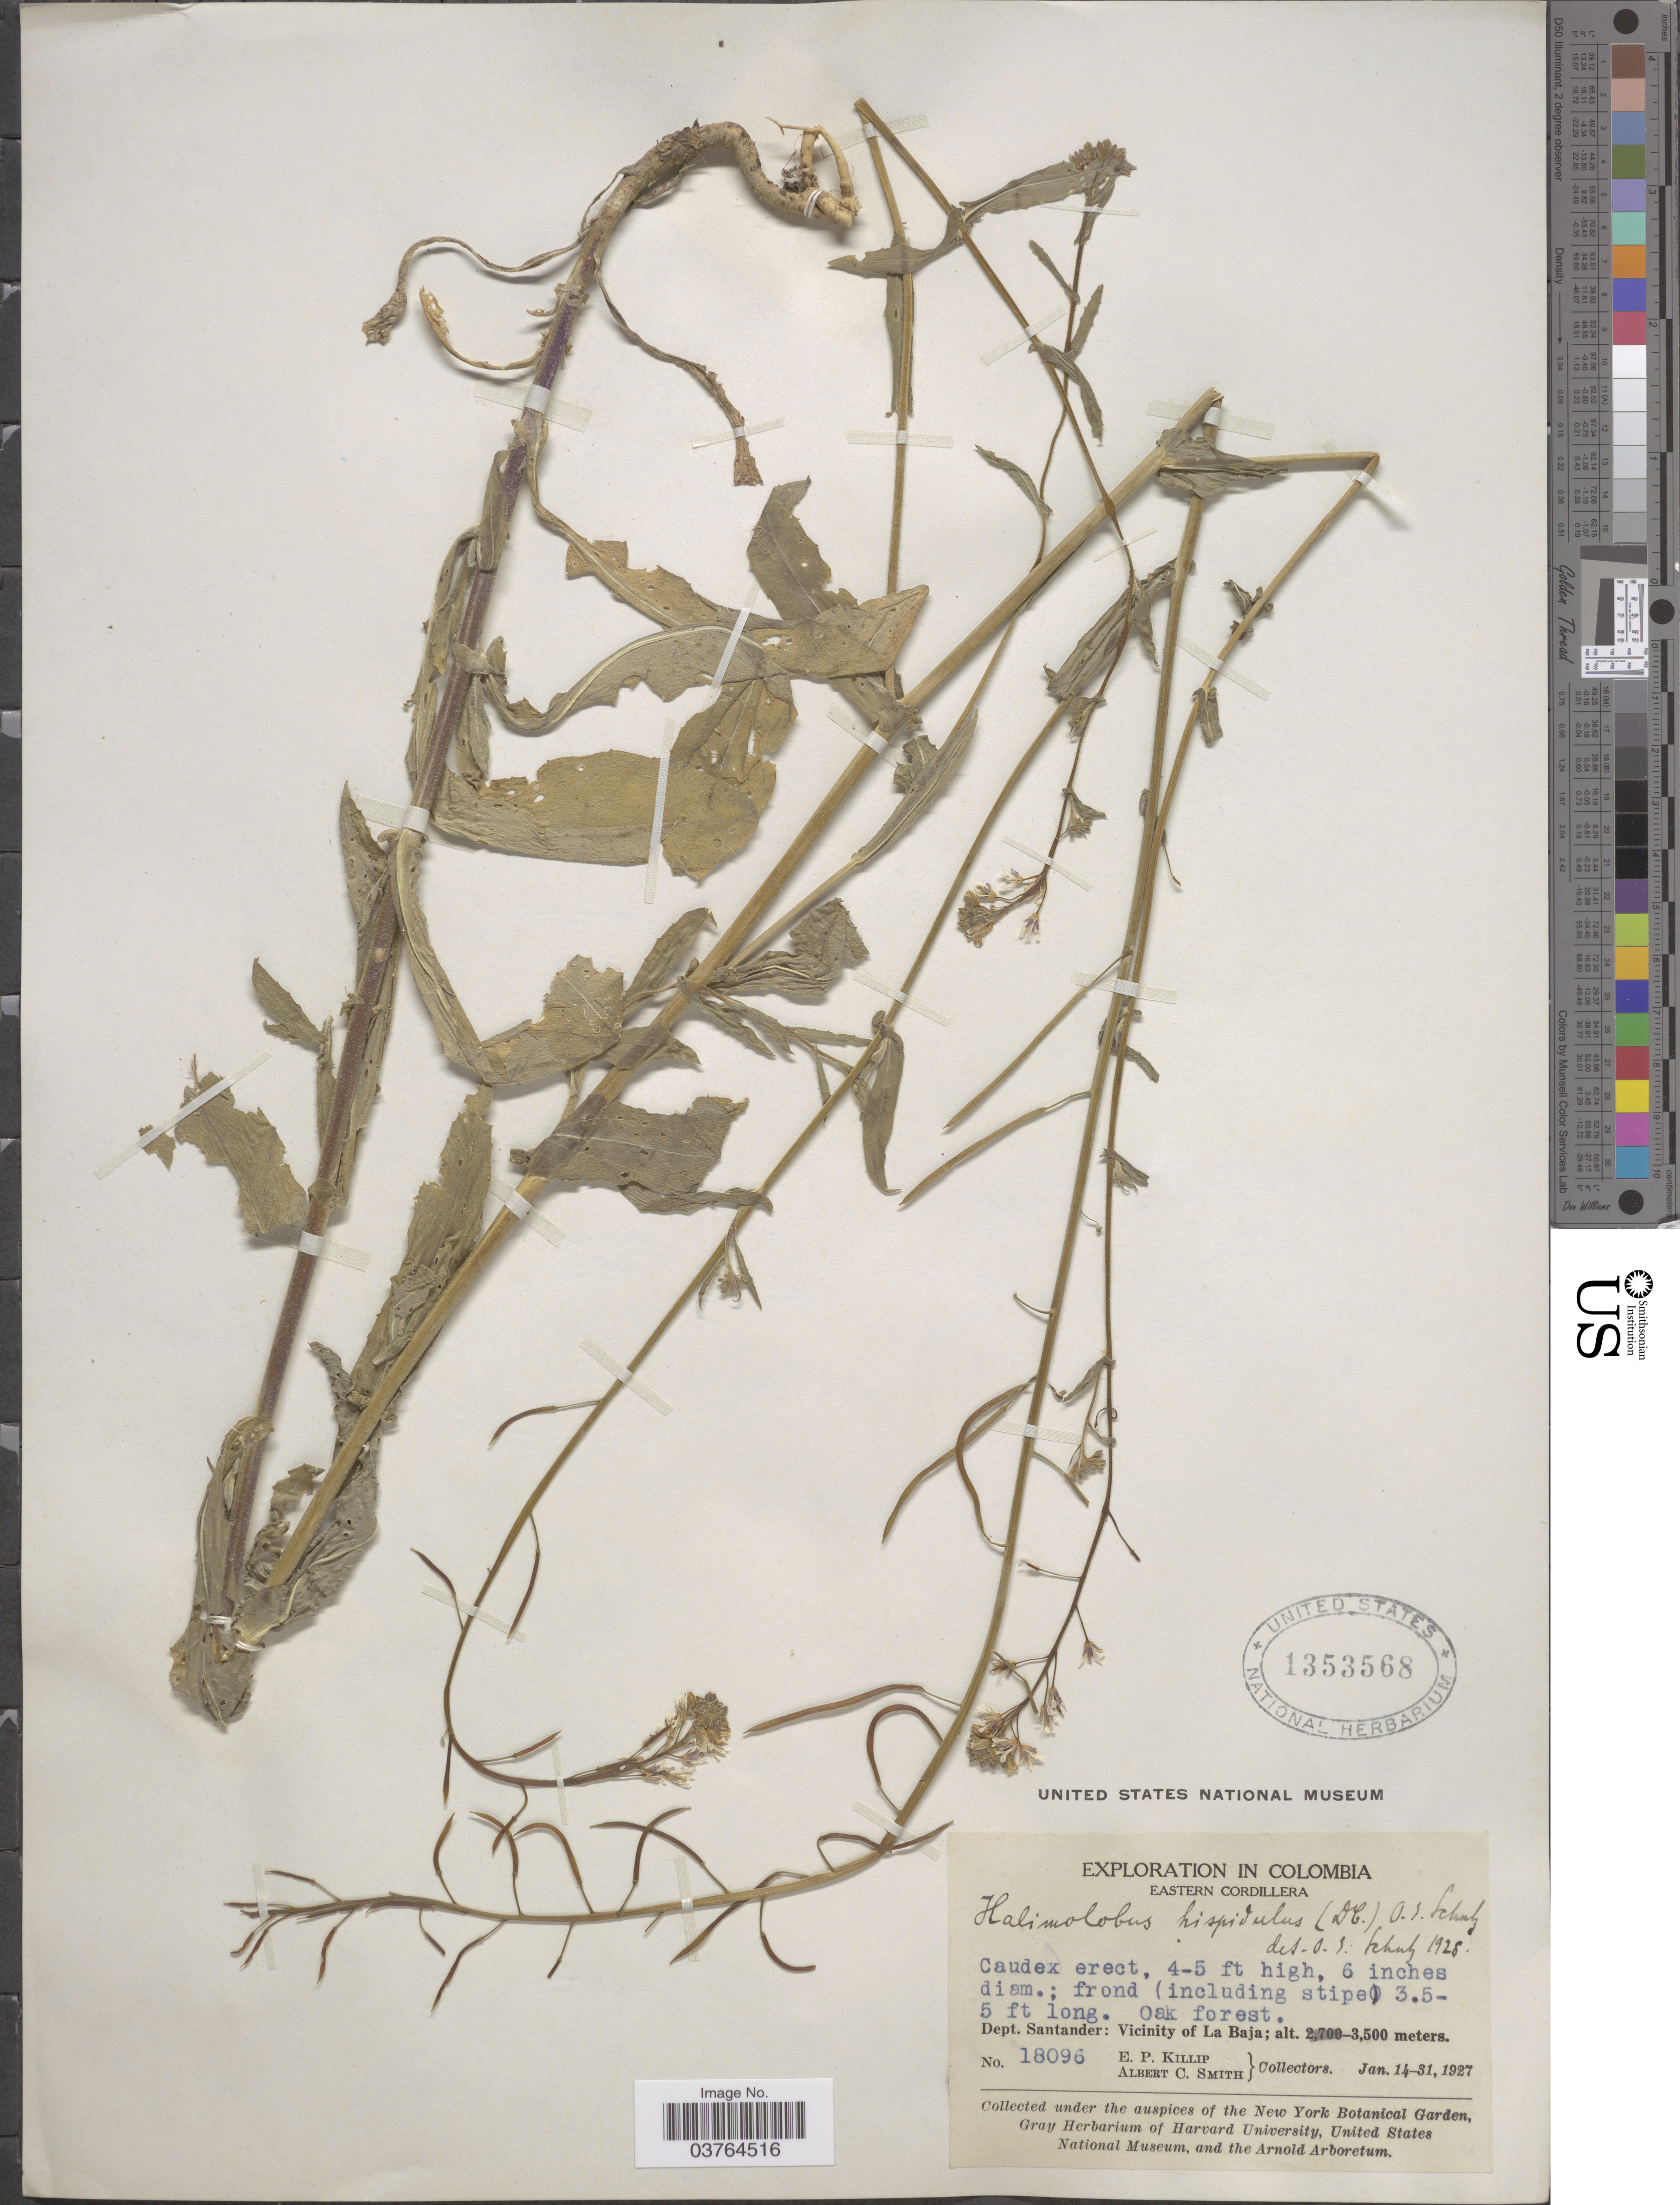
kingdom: Plantae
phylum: Tracheophyta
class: Magnoliopsida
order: Brassicales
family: Brassicaceae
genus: Exhalimolobos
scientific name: Exhalimolobos hispidulus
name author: (DC.) Al-Shehbaz & C.D. Bailey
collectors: E. P. Killip & A. C. Smith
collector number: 18096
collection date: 1927-01-14/1927-01-31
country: Colombia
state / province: Santander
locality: Eastern Cordillera. Dept. Santander: Vicinity of la Baja.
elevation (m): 3500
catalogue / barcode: US 1353568